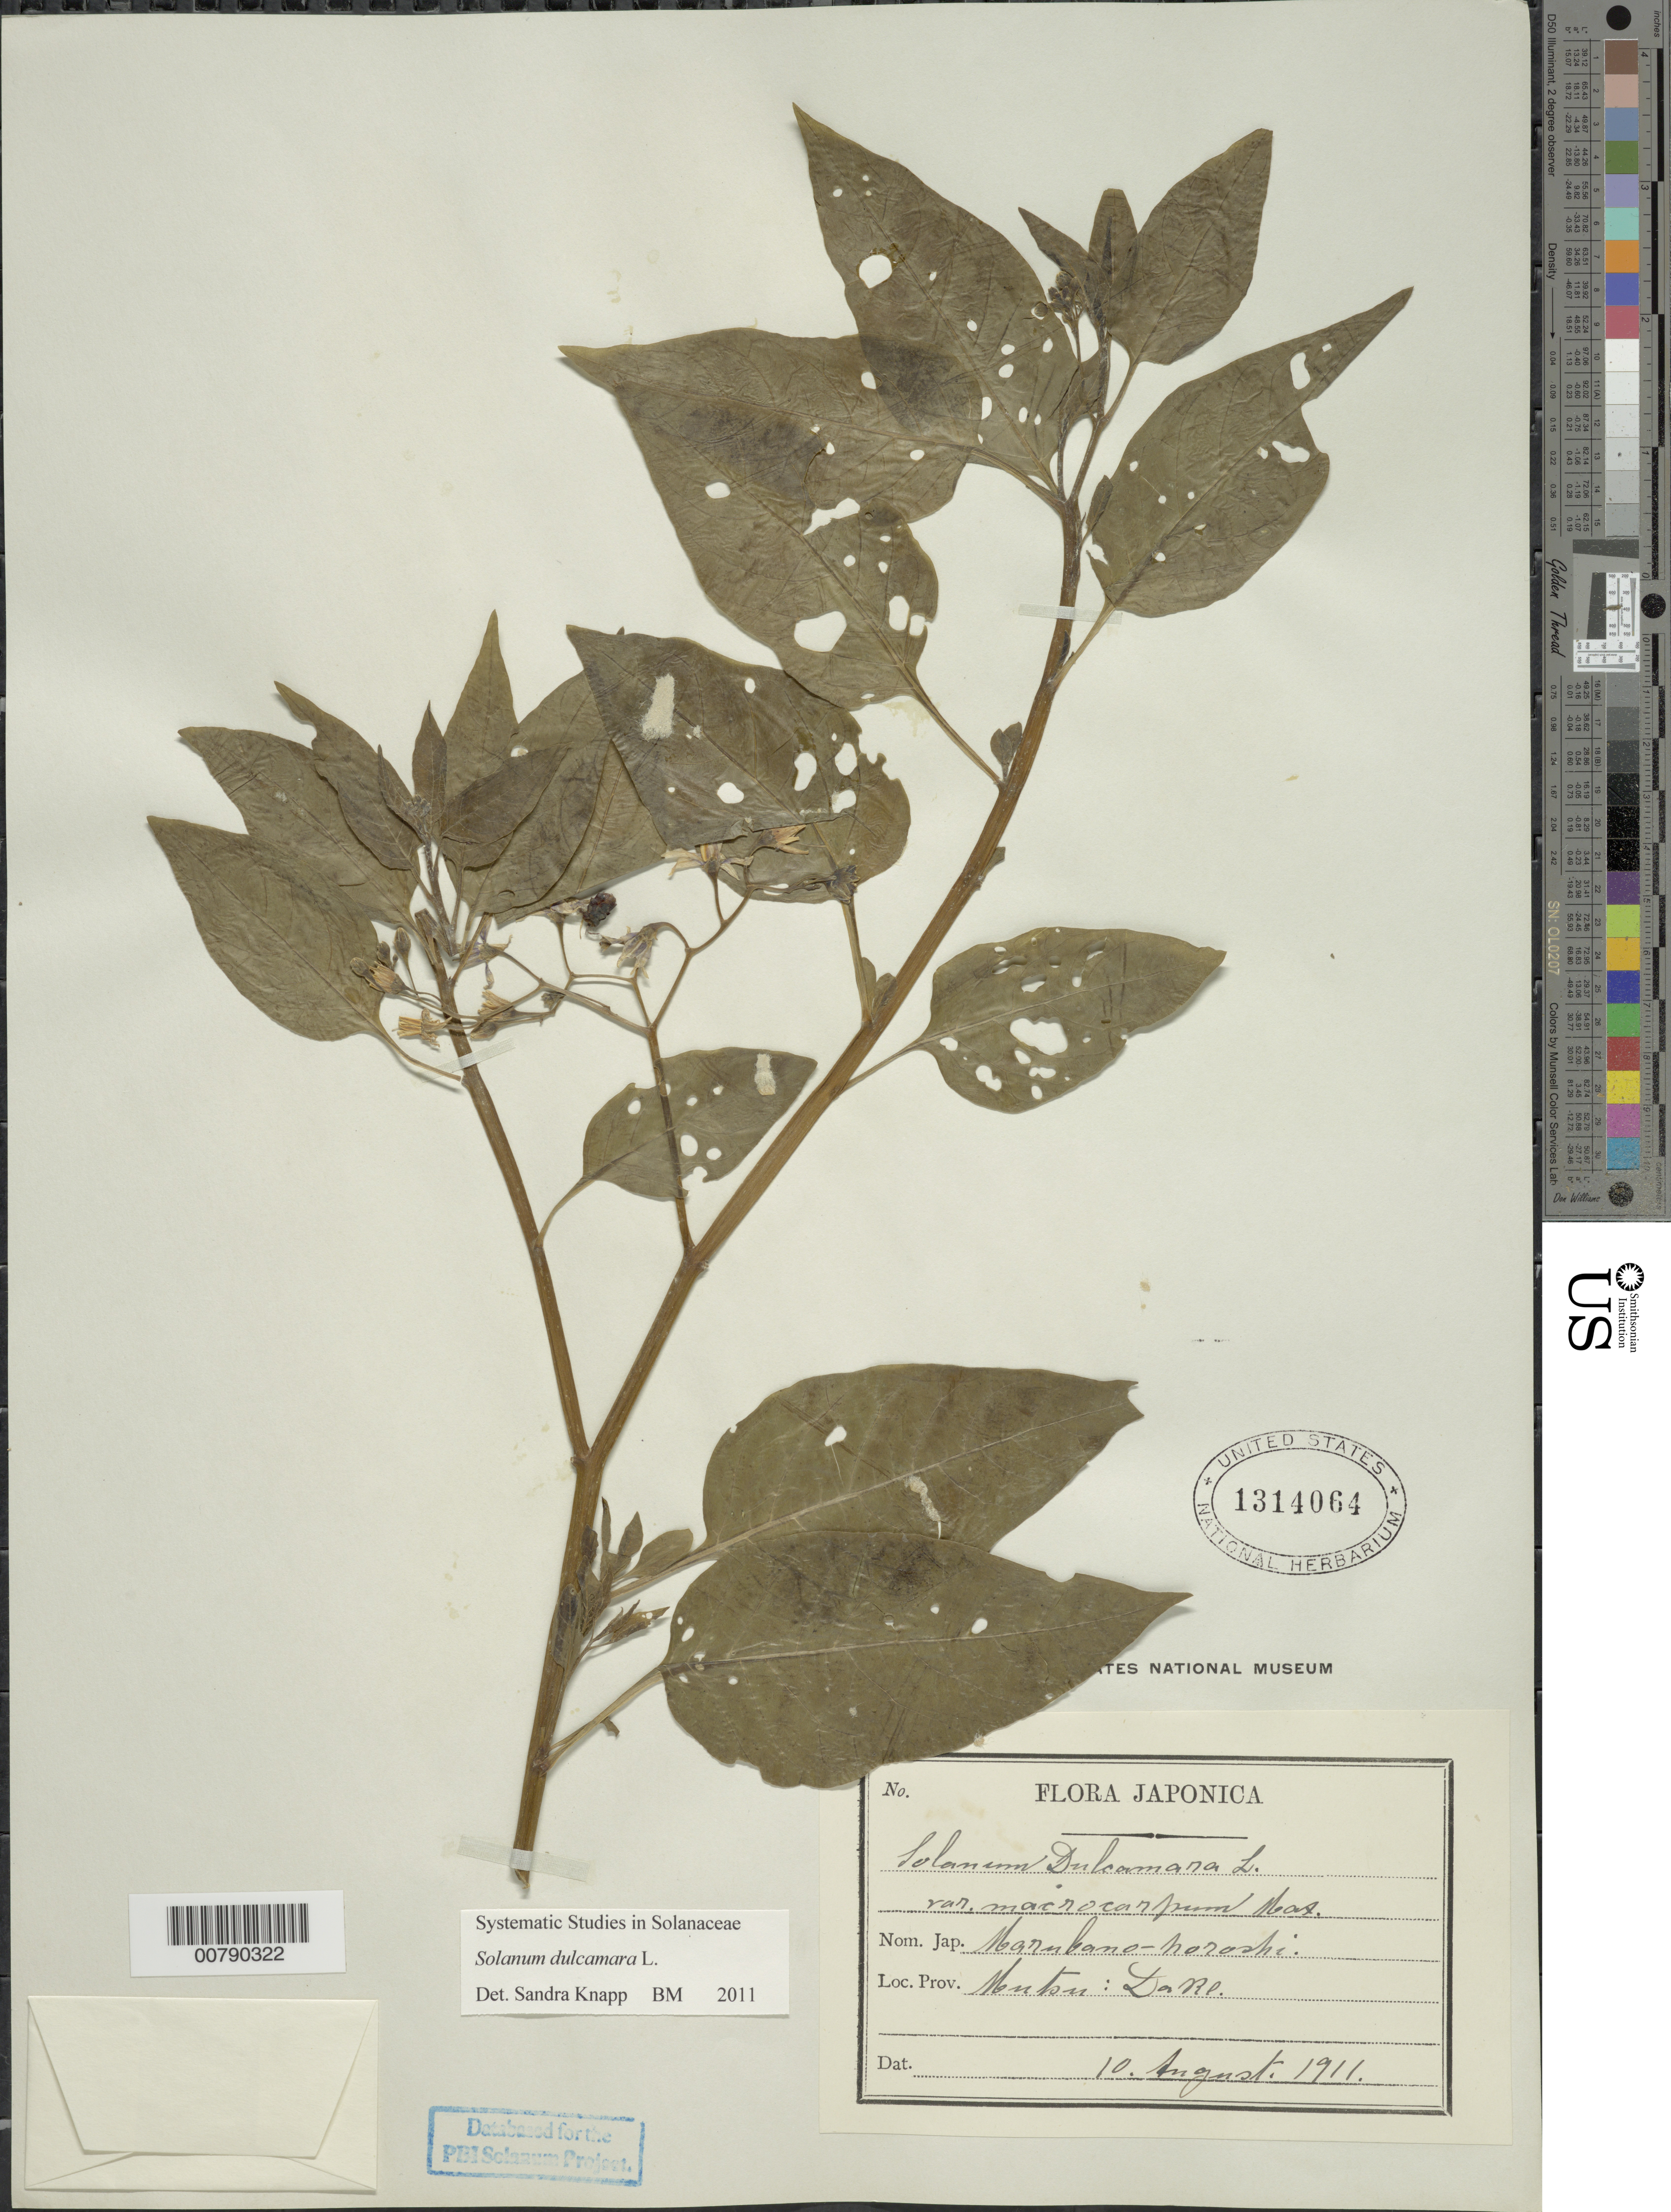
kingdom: Plantae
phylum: Tracheophyta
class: Magnoliopsida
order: Solanales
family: Solanaceae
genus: Solanum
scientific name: Solanum dulcamara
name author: L.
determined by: Knapp, S. D.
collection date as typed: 10 Aug 1911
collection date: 1911-08-10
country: Japan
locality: Mubu: DaKe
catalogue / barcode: US 1314064